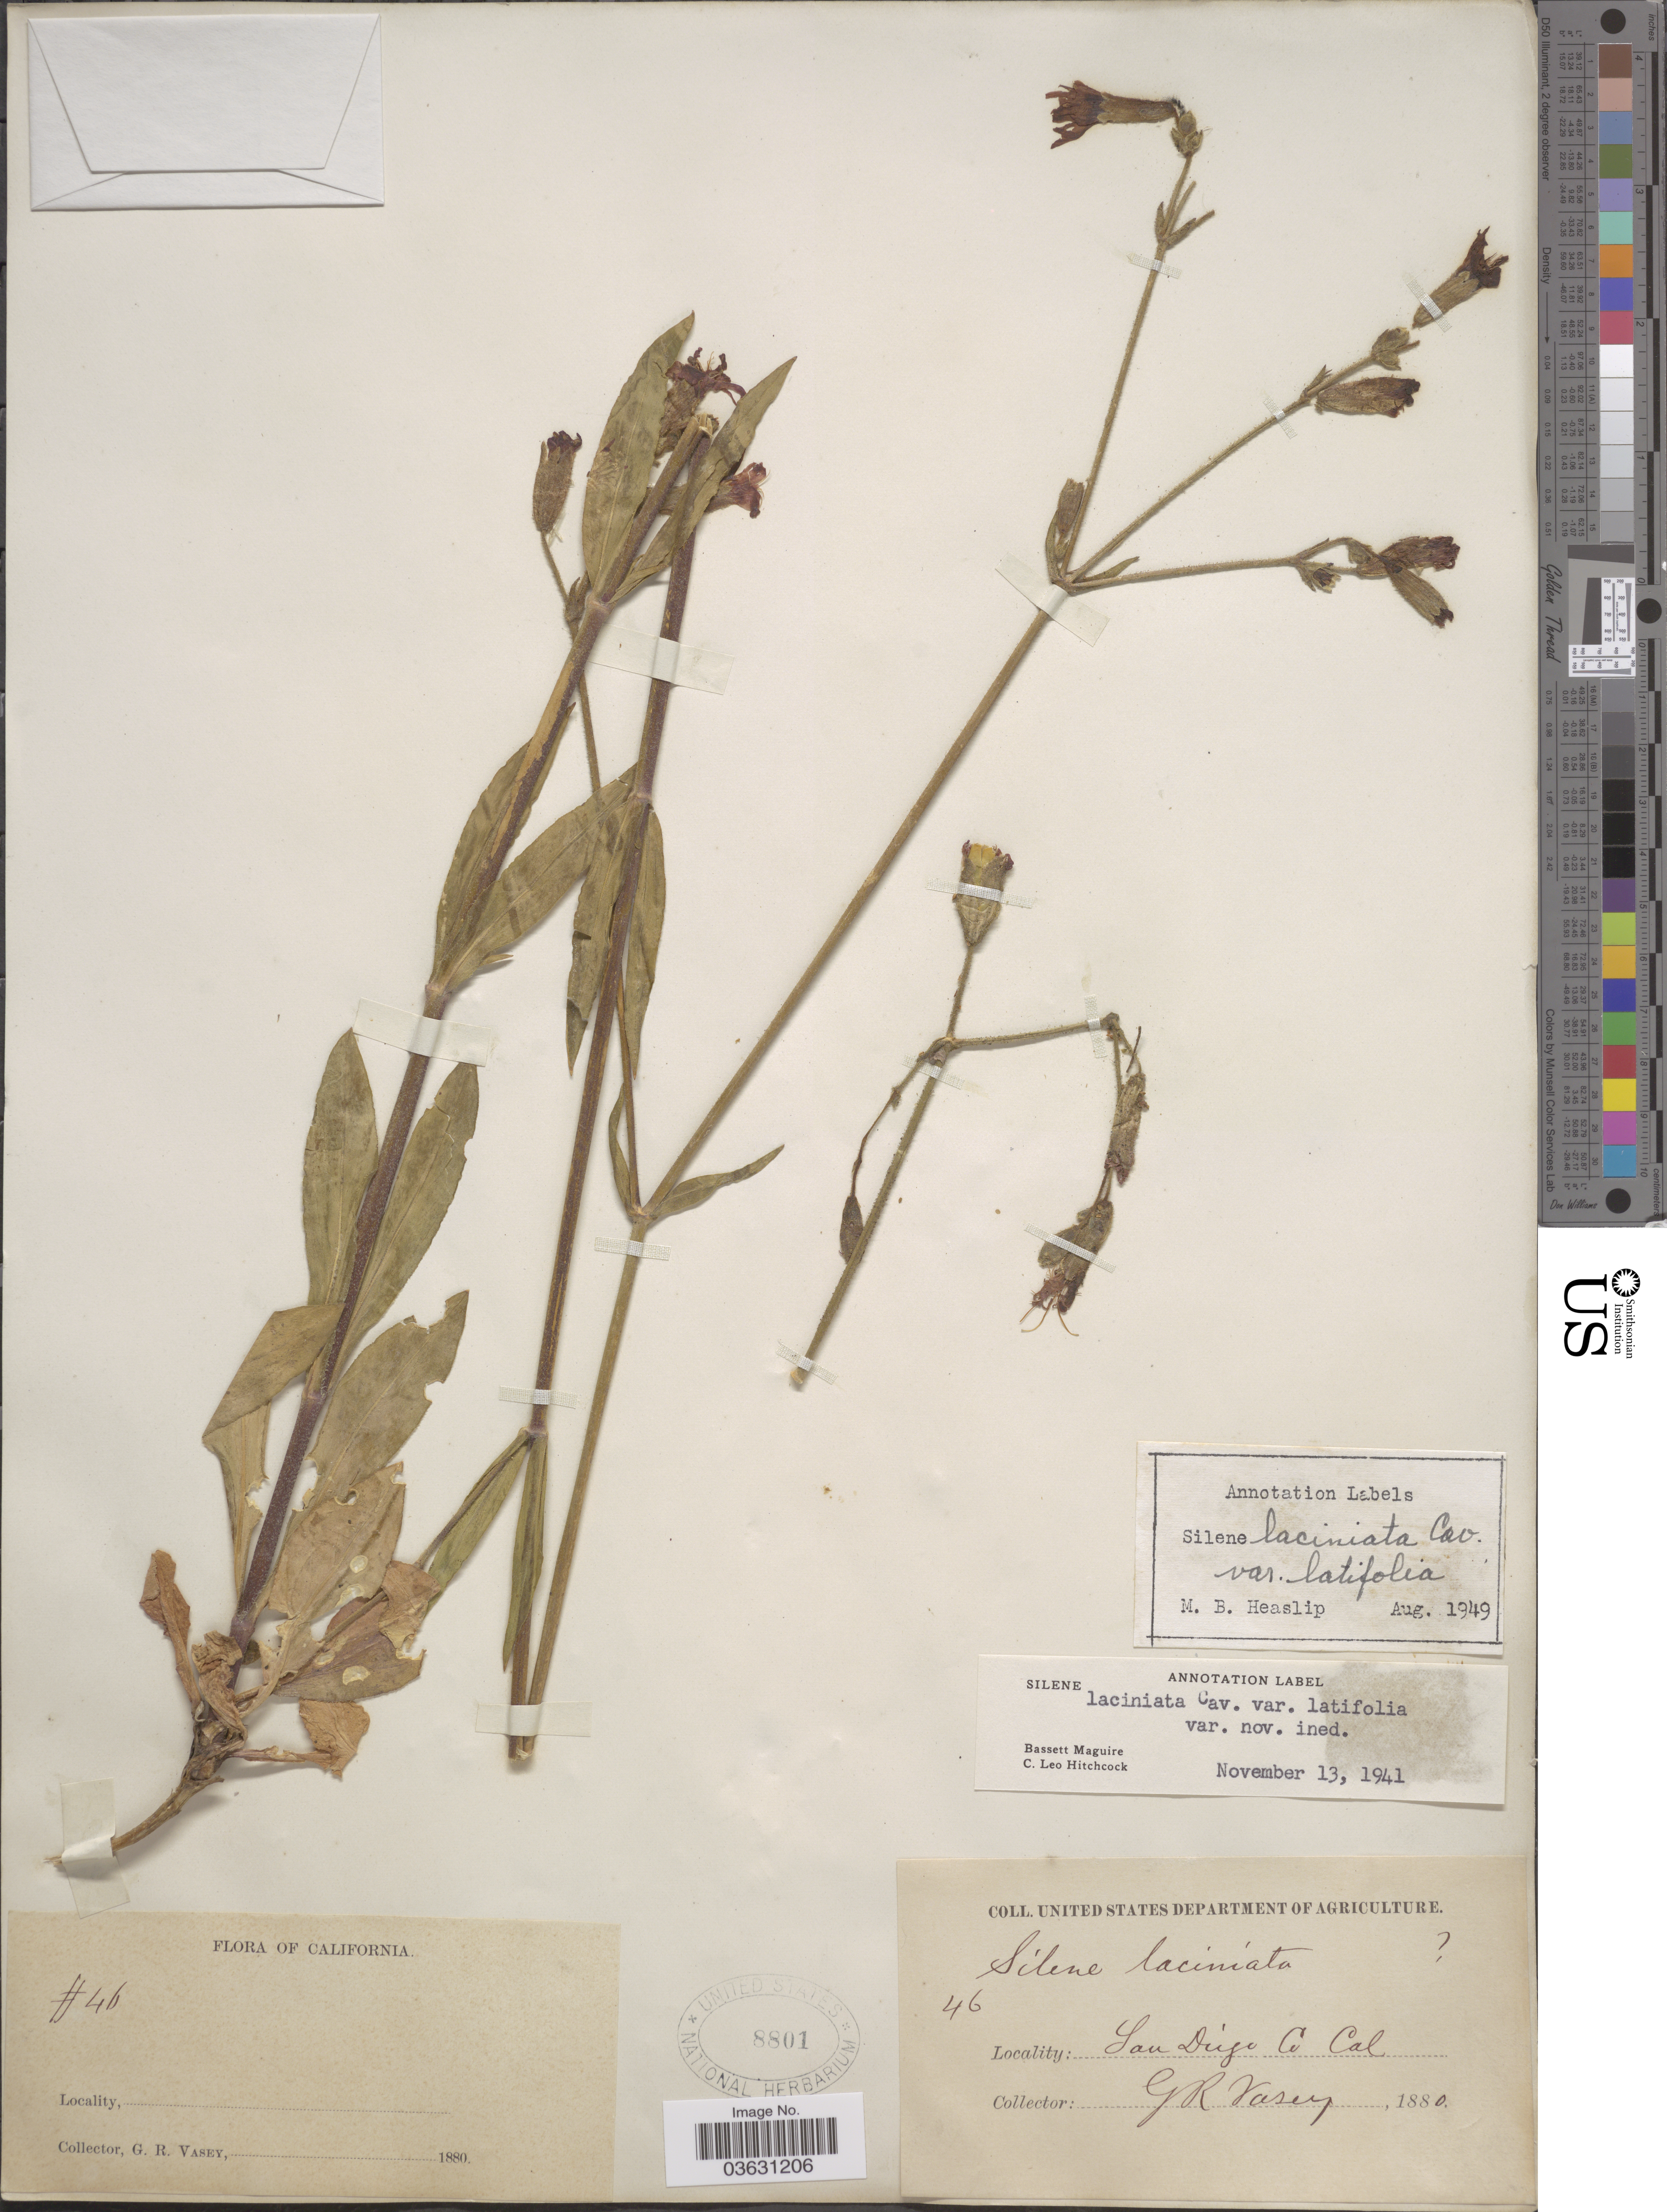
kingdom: Plantae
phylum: Tracheophyta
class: Magnoliopsida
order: Caryophyllales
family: Caryophyllaceae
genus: Silene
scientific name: Silene laciniata var. latifolia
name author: C.L. Hitchc. & Maguire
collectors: G. R. Vasey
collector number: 46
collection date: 1880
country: United States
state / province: California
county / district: San Diego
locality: San Diego Co.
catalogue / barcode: US 8801